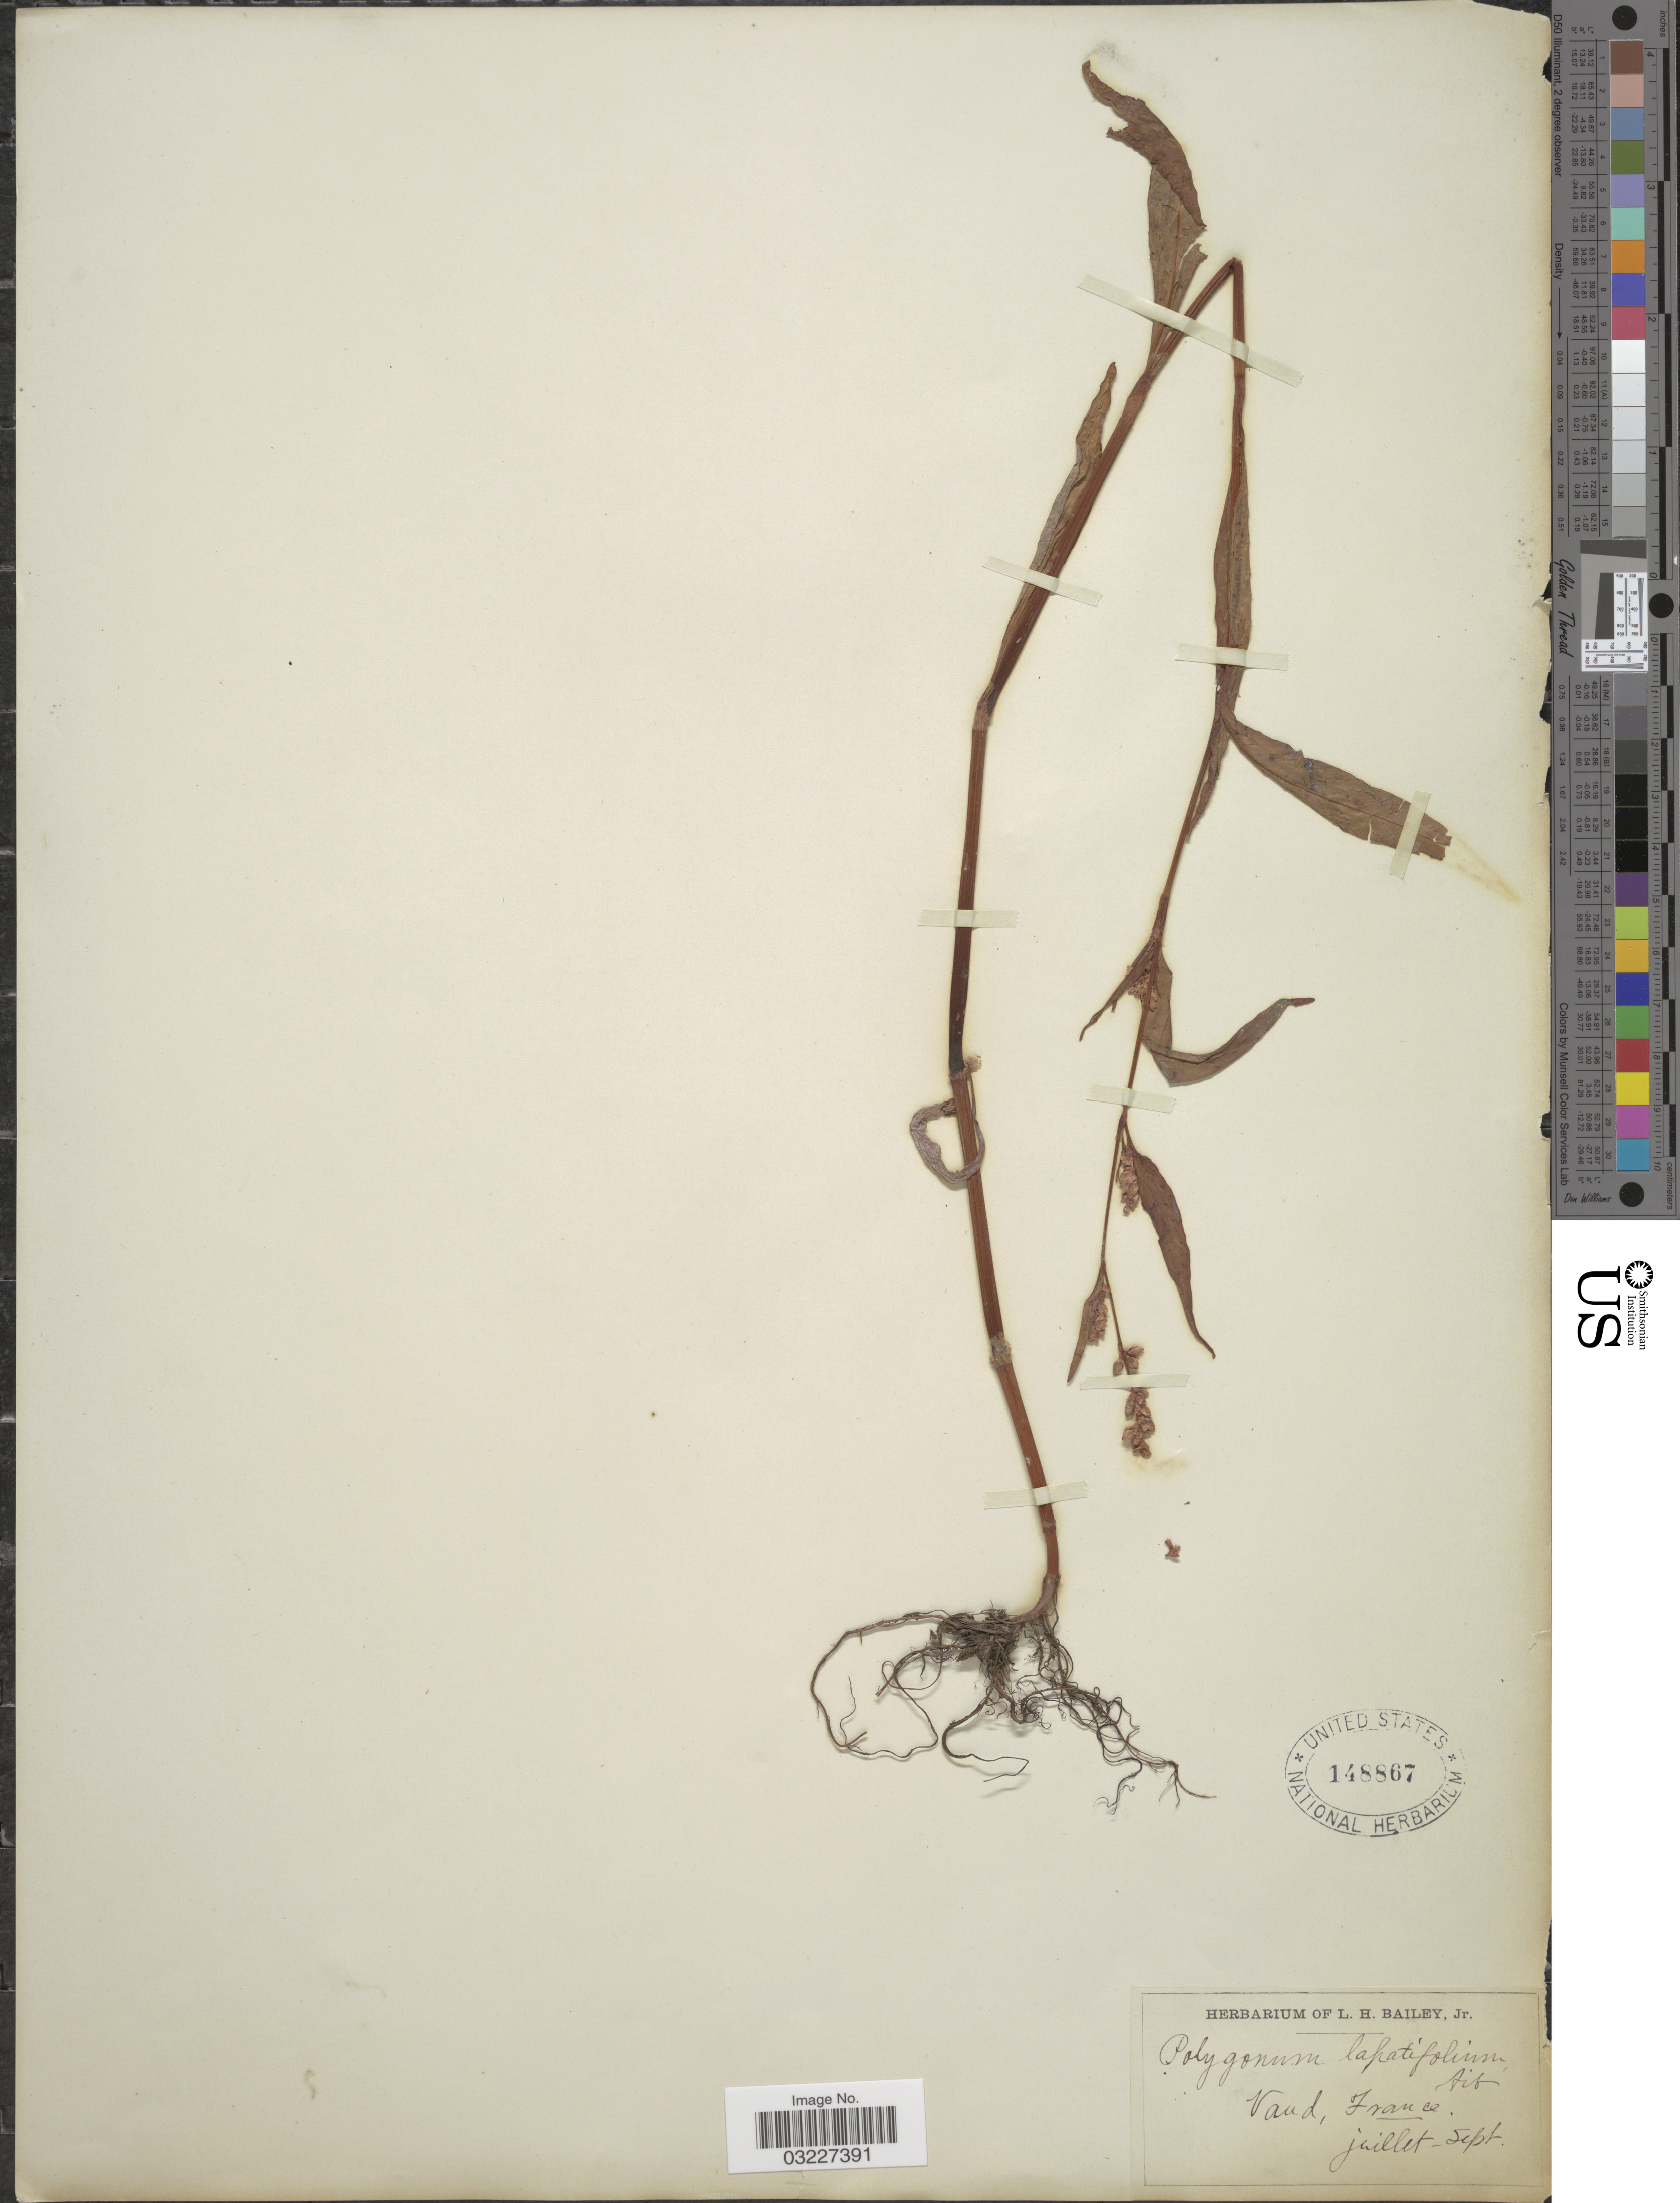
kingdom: Plantae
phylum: Tracheophyta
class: Magnoliopsida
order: Caryophyllales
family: Polygonaceae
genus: Polygonum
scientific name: Polygonum lapathifolium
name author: L.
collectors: ex herb. L. H. Bailey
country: France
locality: Vaud.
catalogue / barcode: US 148867